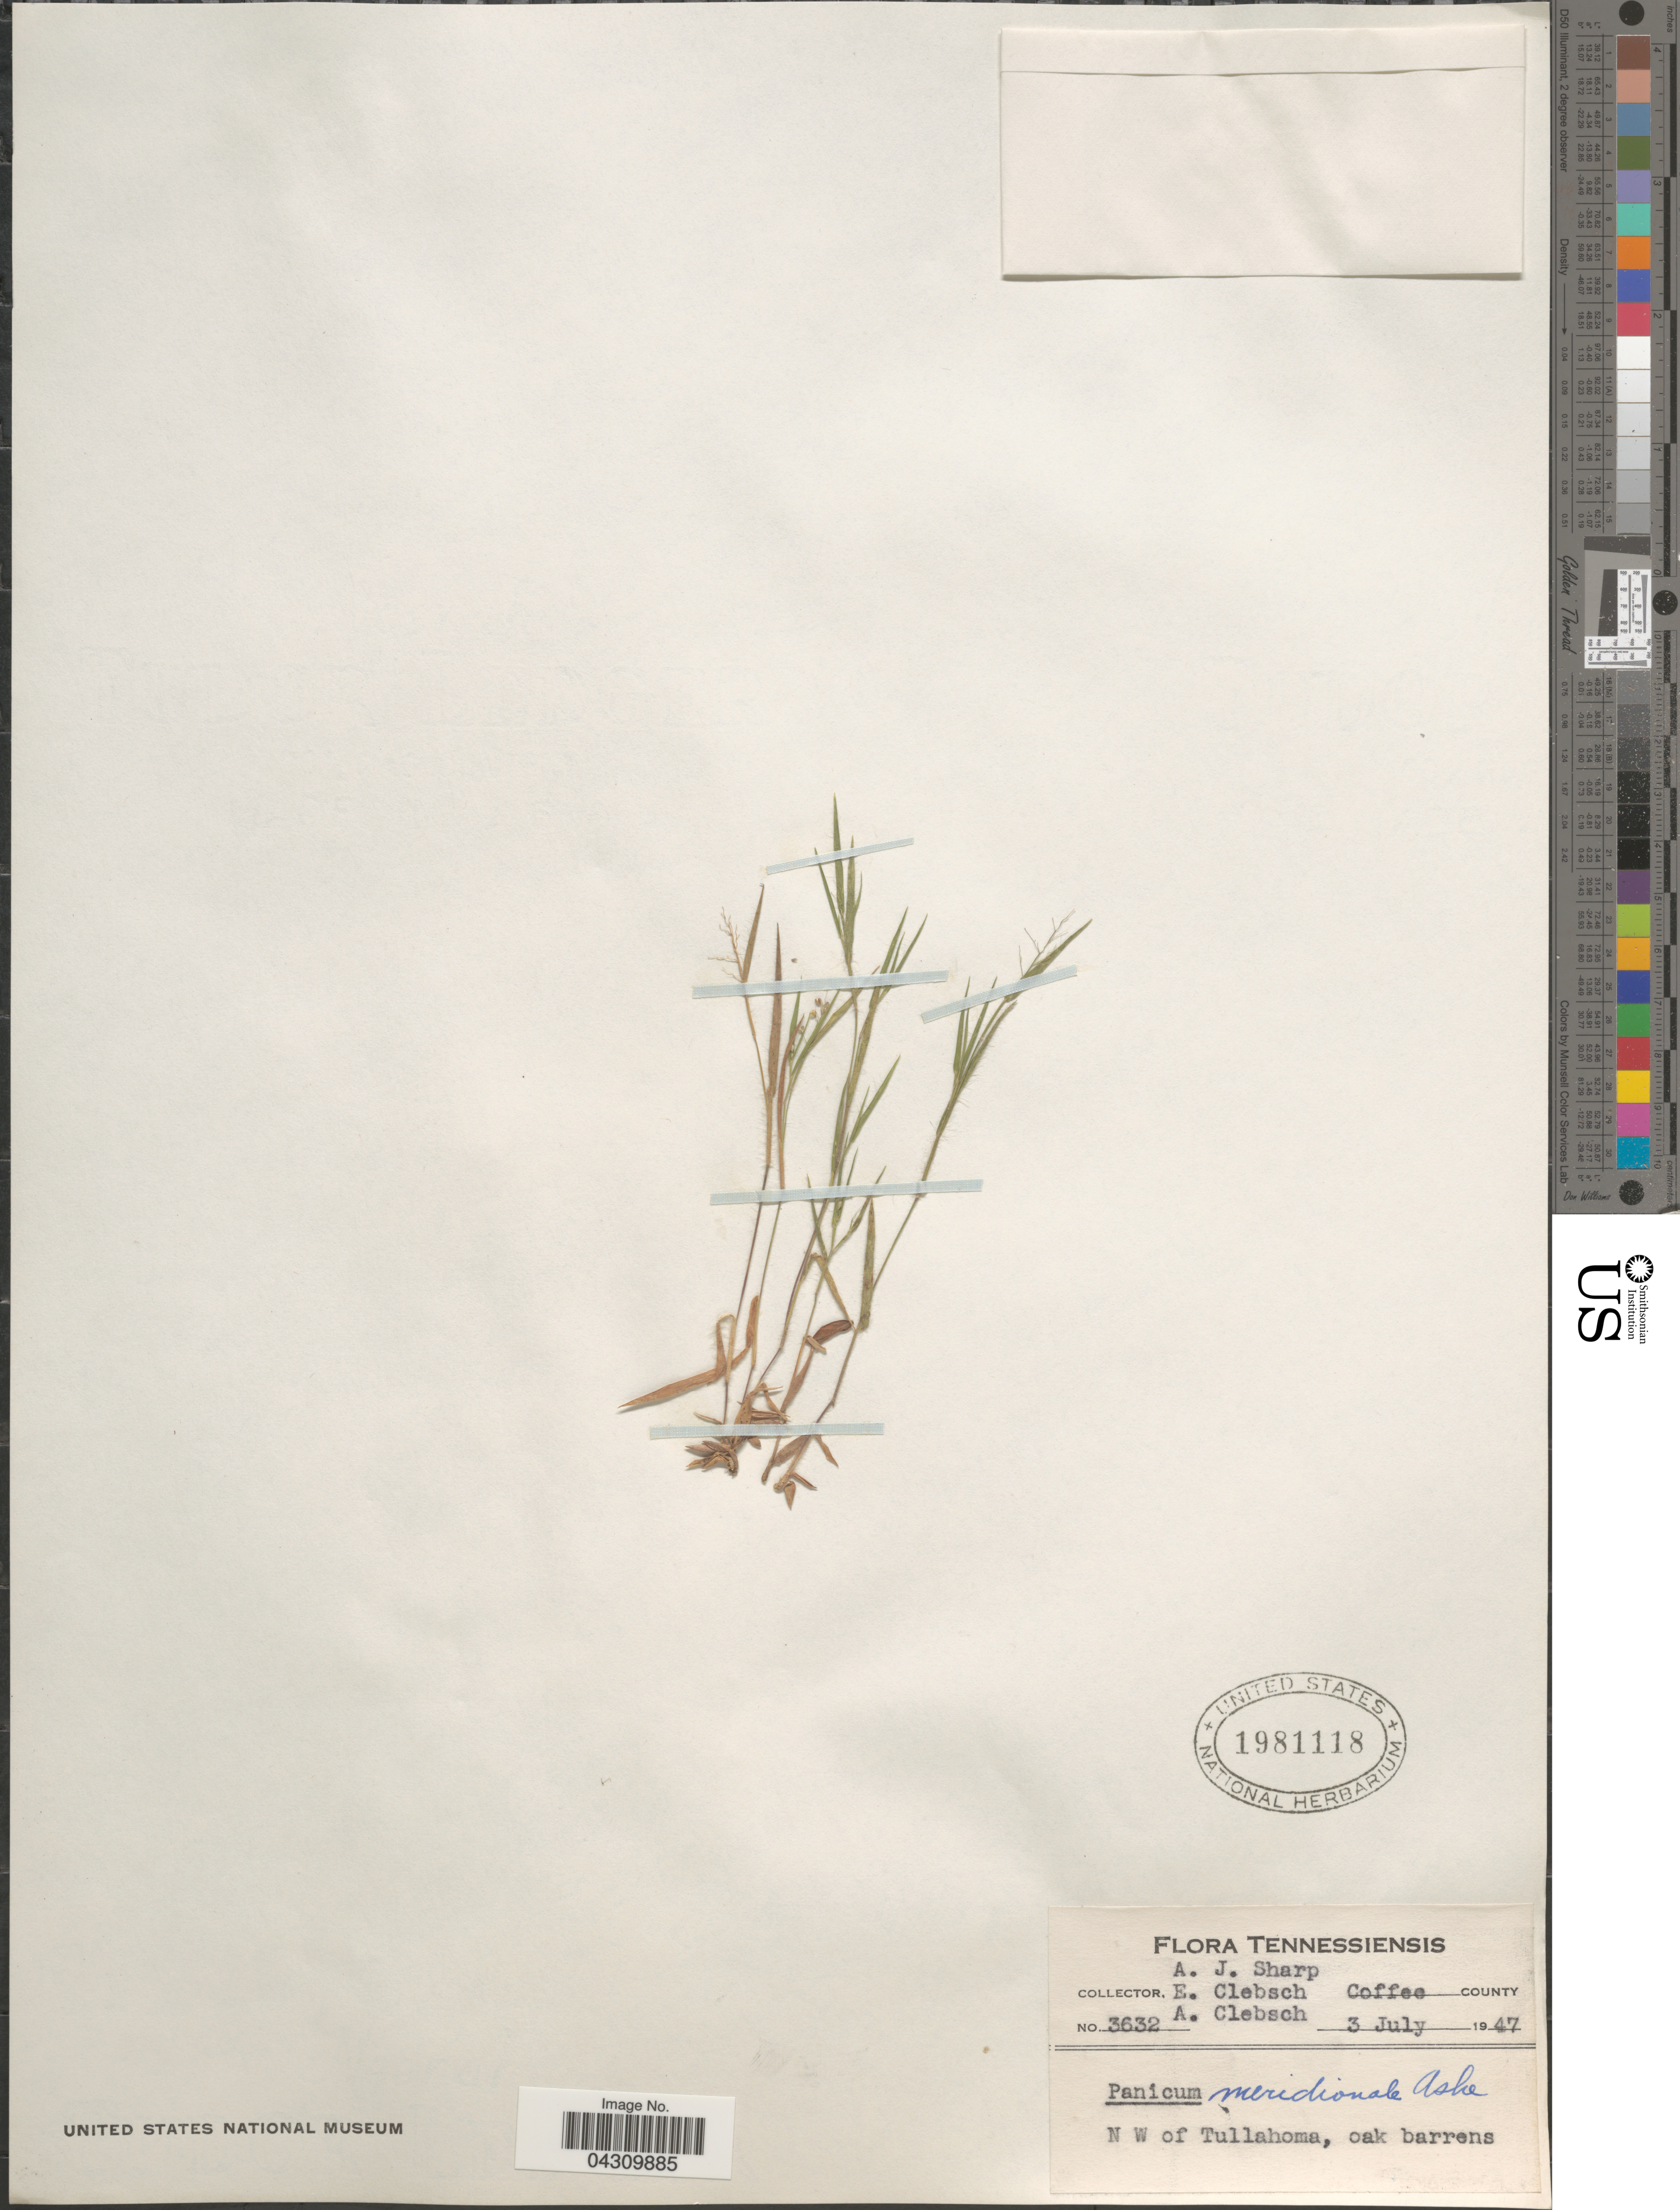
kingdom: Plantae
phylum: Tracheophyta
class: Liliopsida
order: Poales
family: Poaceae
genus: Dichanthelium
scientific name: Dichanthelium acuminatum var. acuminatum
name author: (Sw.) Gould & C.A. Clark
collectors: A. J. Sharp, E. Clebsch & A. Clebsch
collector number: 3632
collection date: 1947-07-03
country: United States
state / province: Tennessee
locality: Coffee County. N W of Tullahoma, oak barrens.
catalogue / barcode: US 1981118